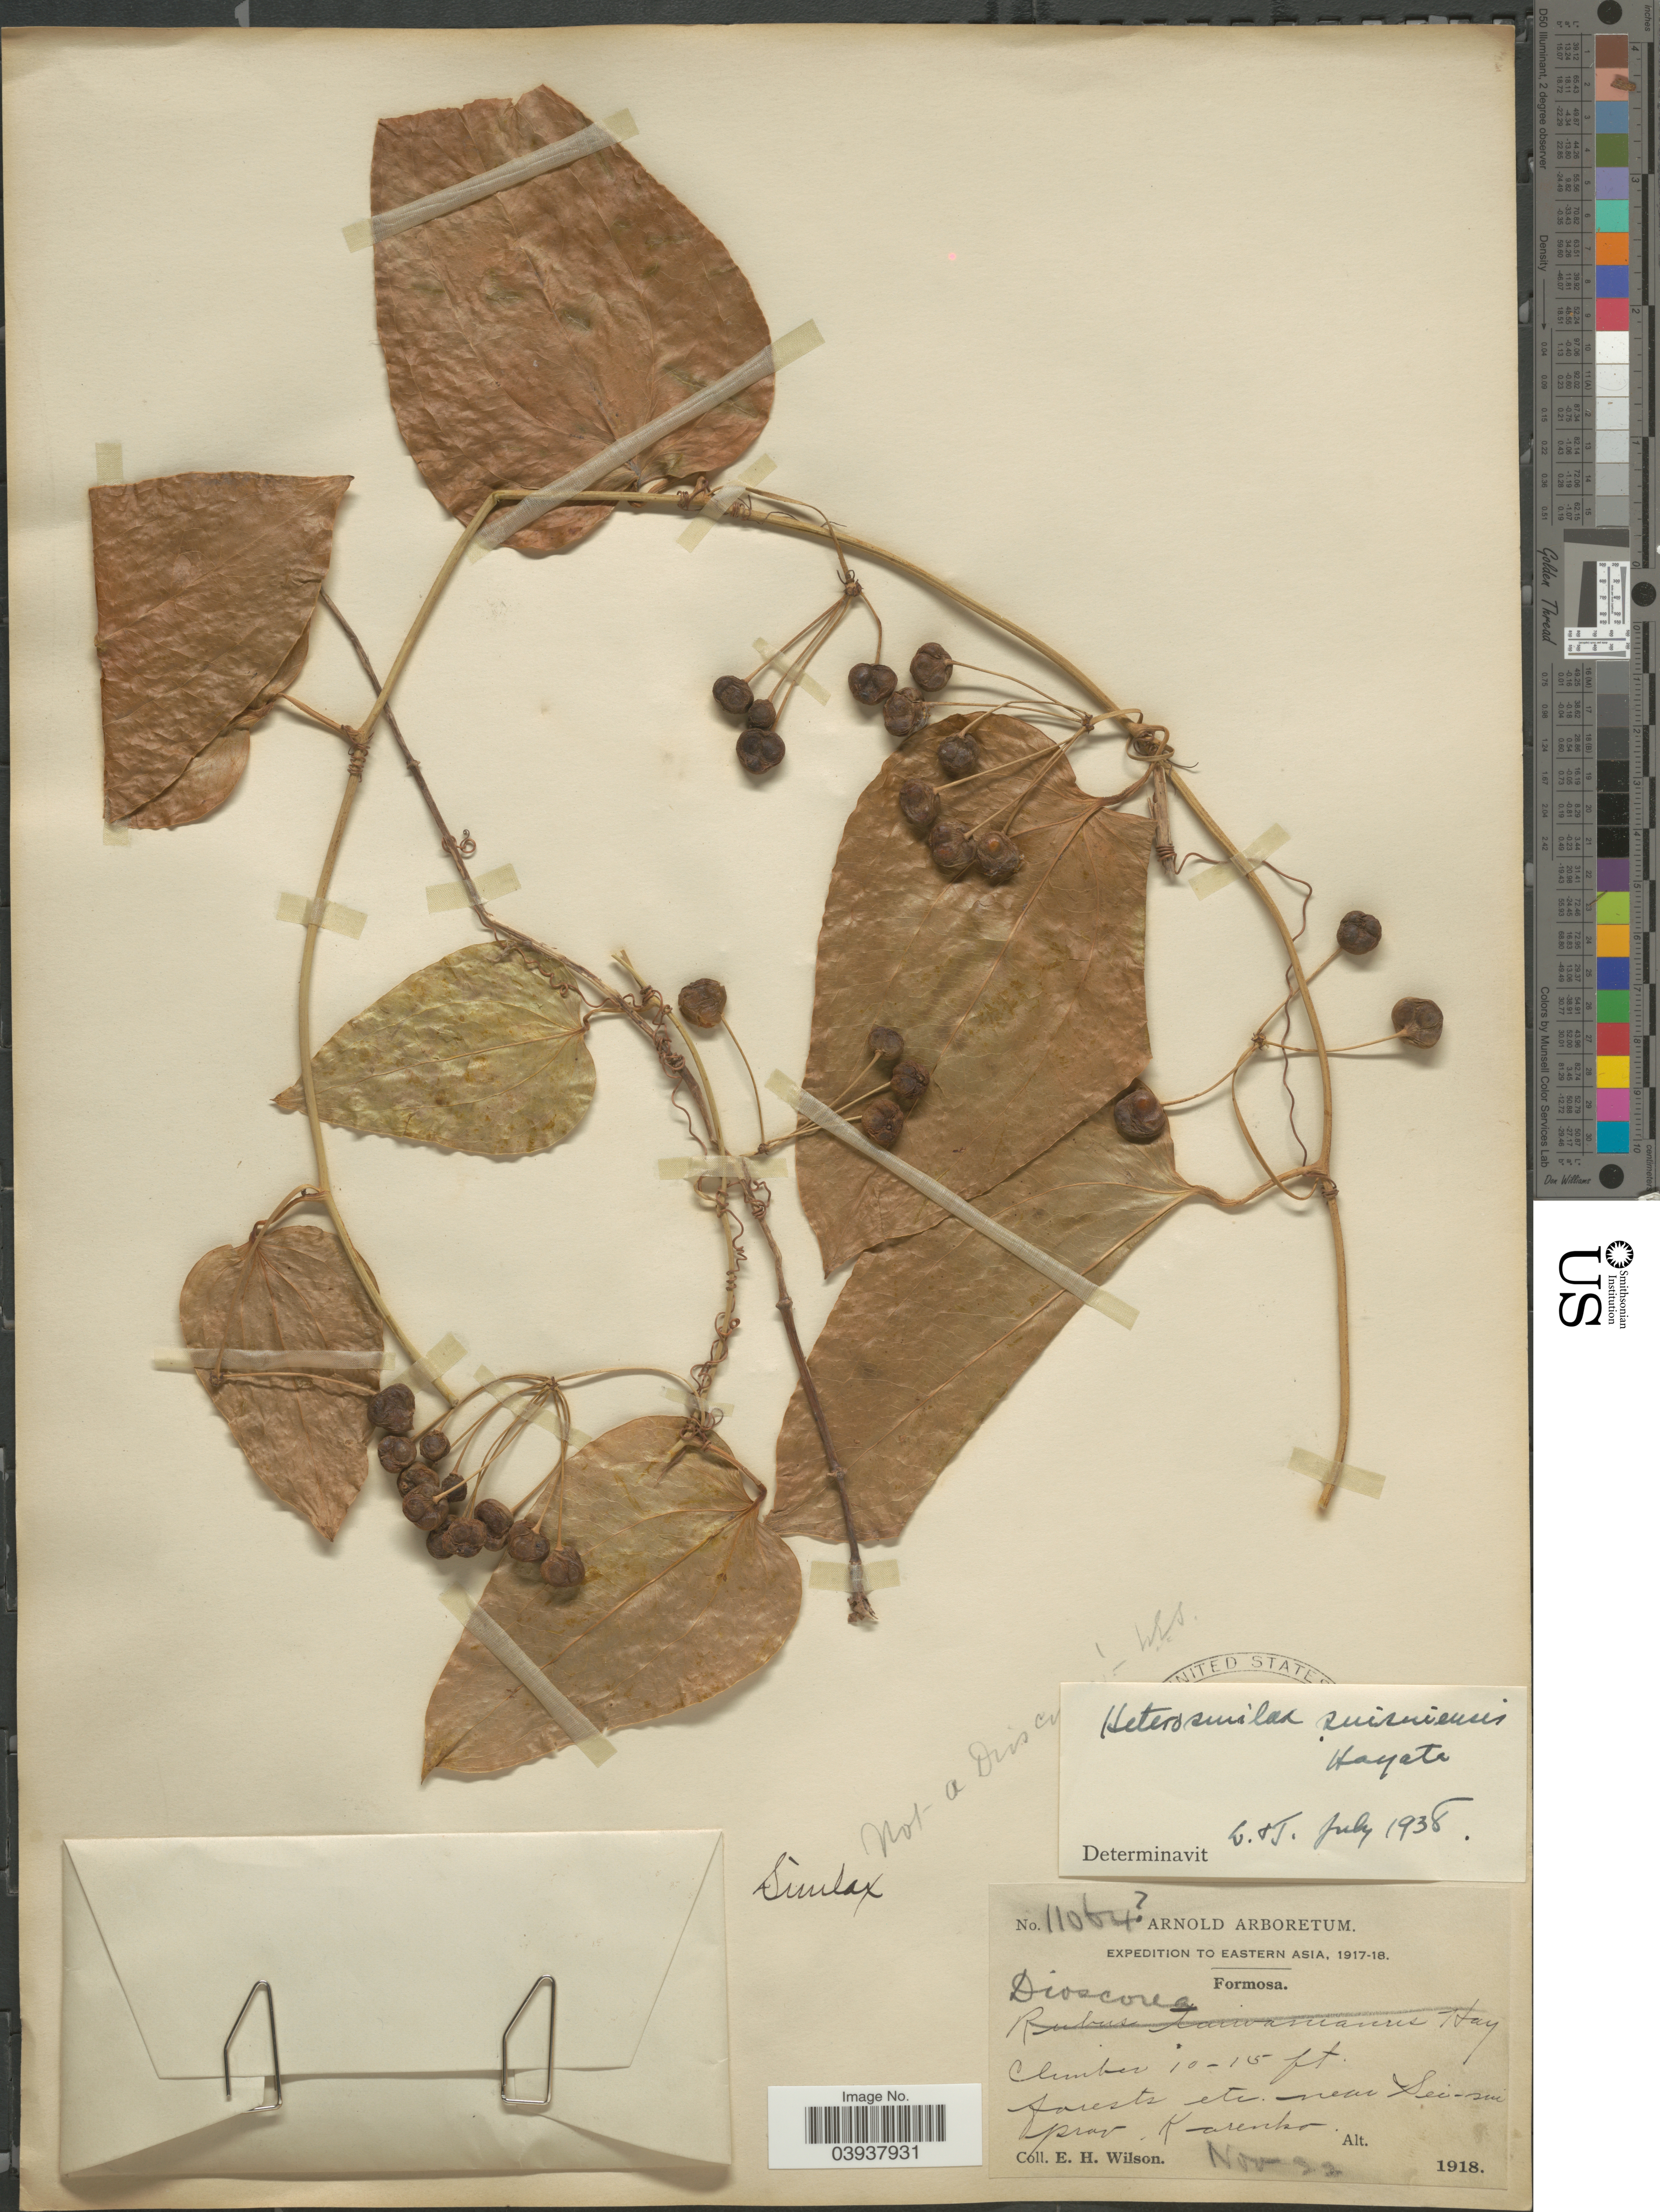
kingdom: Plantae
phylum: Tracheophyta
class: Liliopsida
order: Liliales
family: Smilacaceae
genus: Heterosmilax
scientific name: Heterosmilax seisuiensis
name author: (Hayata) F.T. Wang & Tang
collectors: E. Wilson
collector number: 11064?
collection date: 1918-11-22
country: Taiwan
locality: Eastern Asia. Formosa. Forests etc. near Sei-sui prov. Karenko.